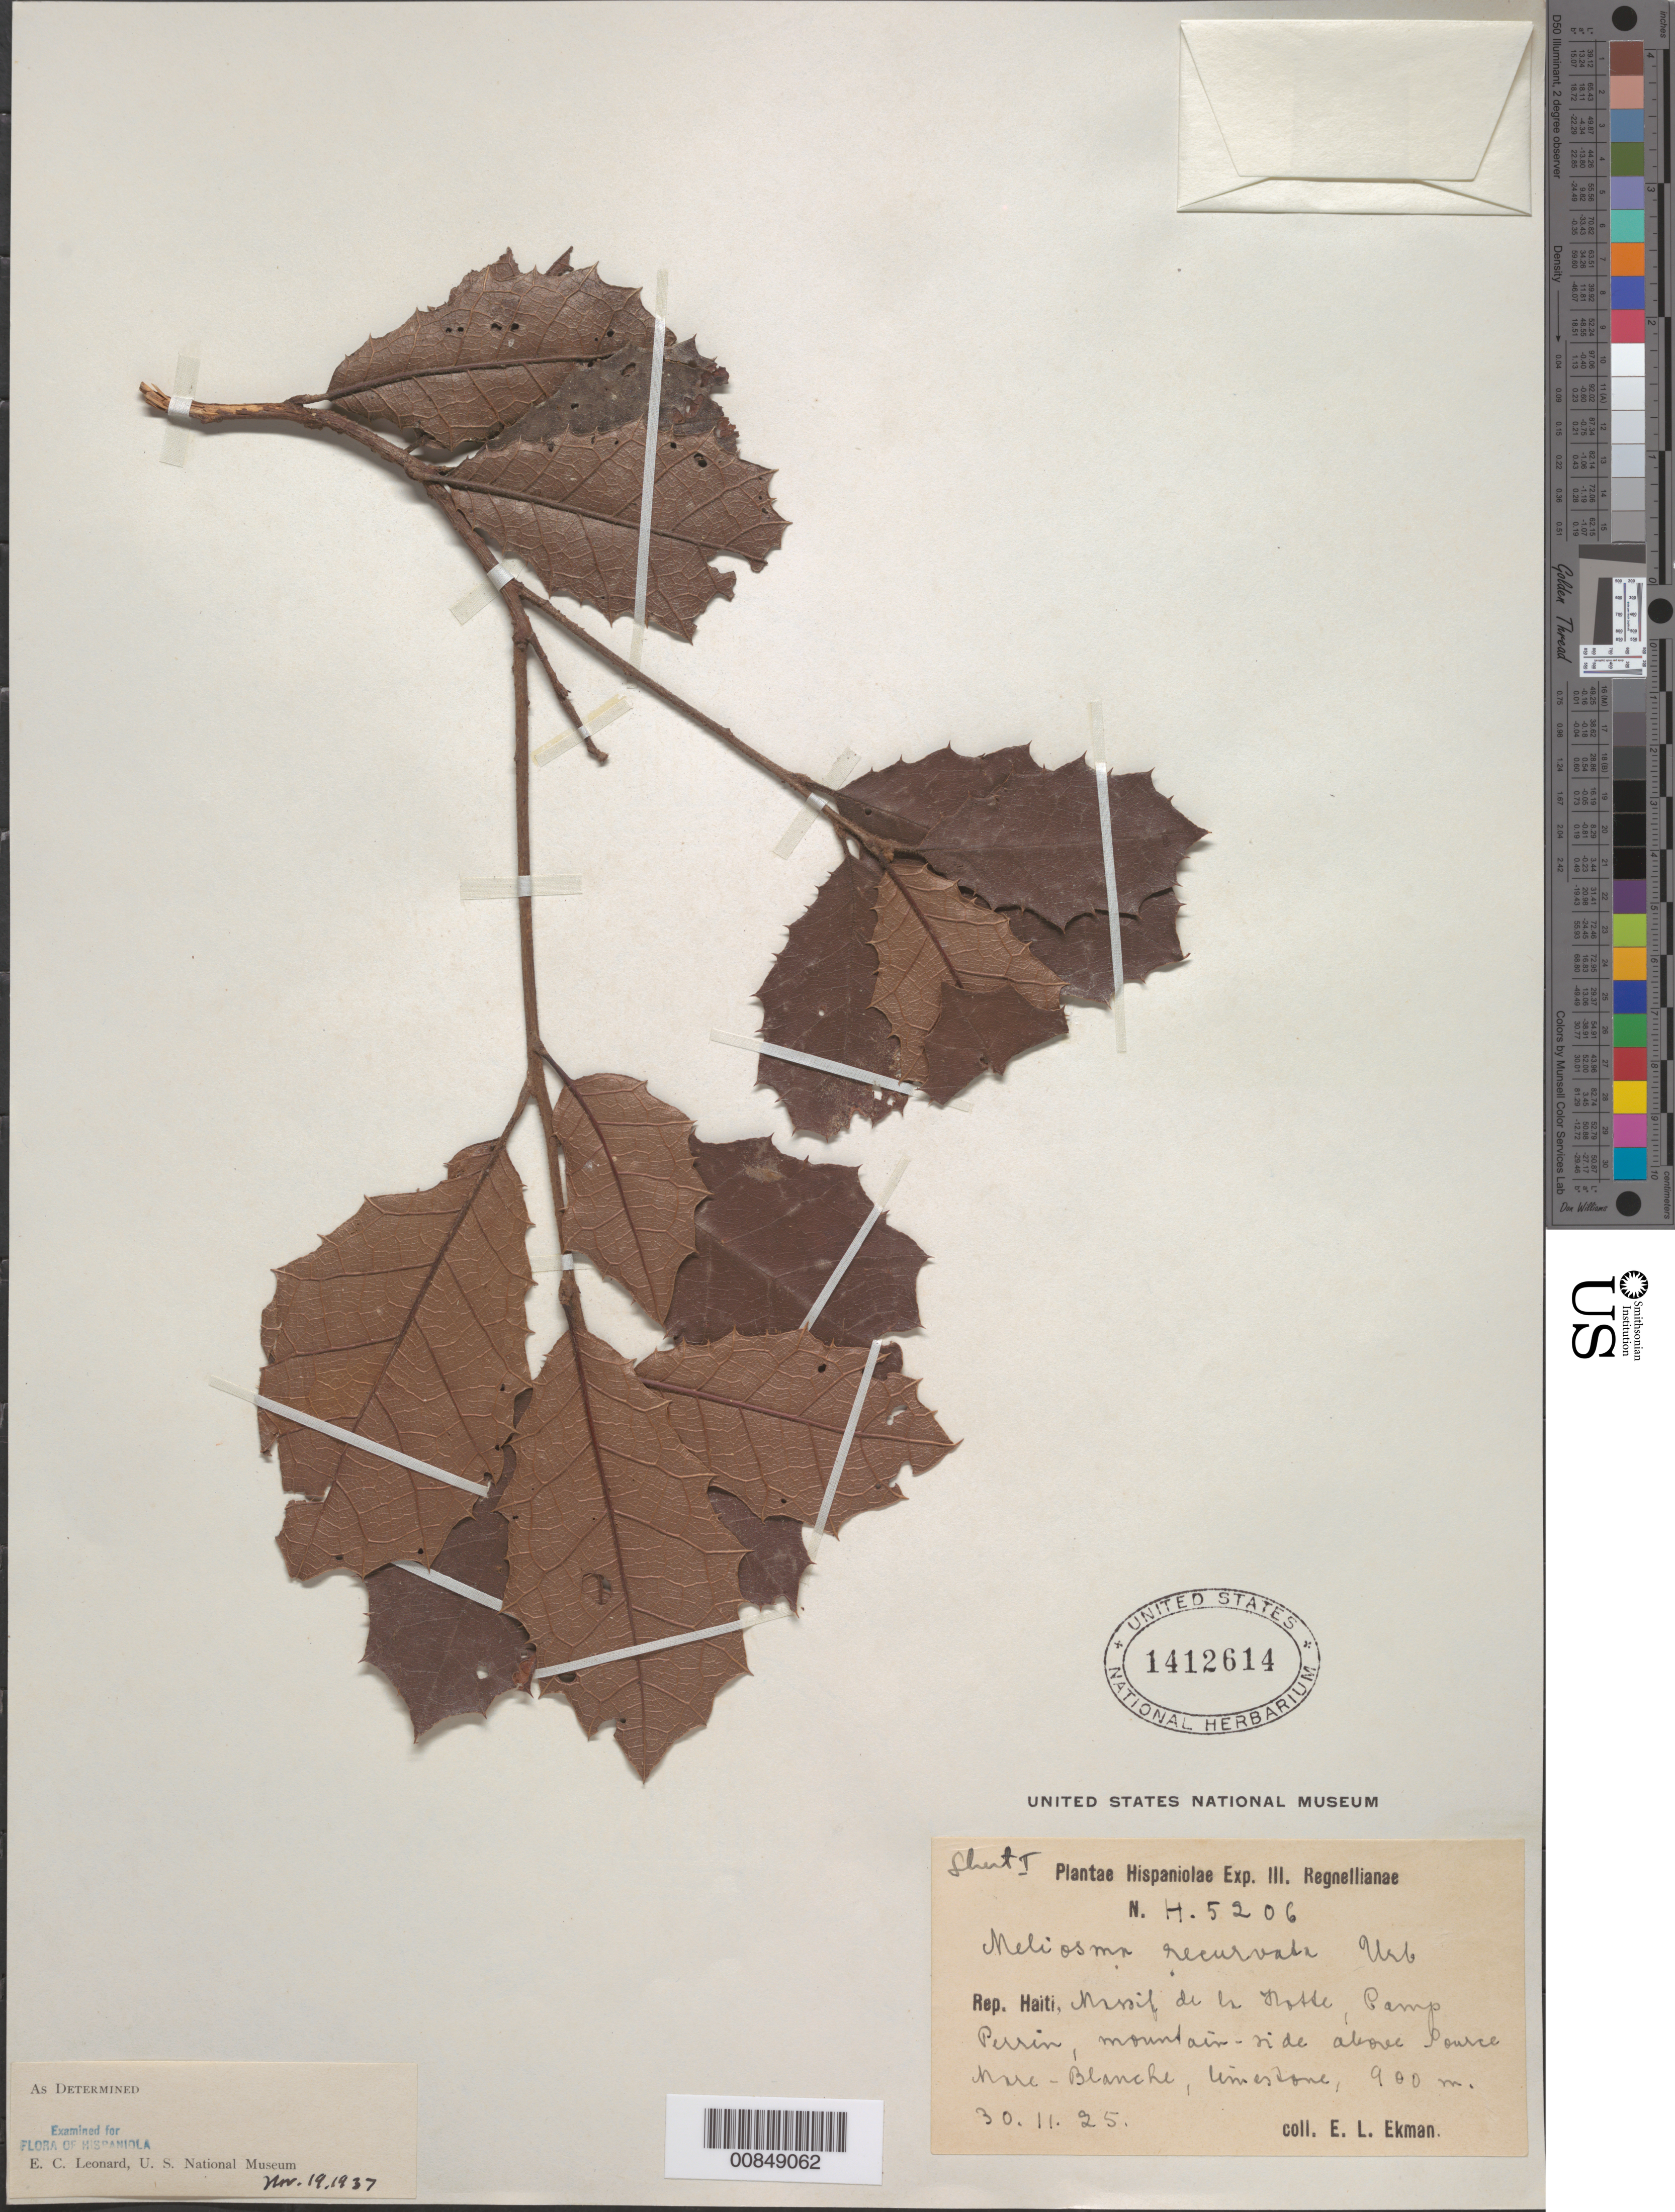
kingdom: Plantae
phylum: Tracheophyta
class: Magnoliopsida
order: Proteales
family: Sabiaceae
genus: Meliosma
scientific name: Meliosma recurvata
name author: Urb.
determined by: Leonard, Emery C., (US)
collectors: E. L. Ekman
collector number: H 5206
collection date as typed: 30 Nov 1925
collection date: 1925-11-30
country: Haiti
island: Hispaniola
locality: Massif de la Hotte, Camp Perrin, mountain side above Source Mare-Blanche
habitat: Limestone on mountain side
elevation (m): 900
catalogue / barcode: US 1412614